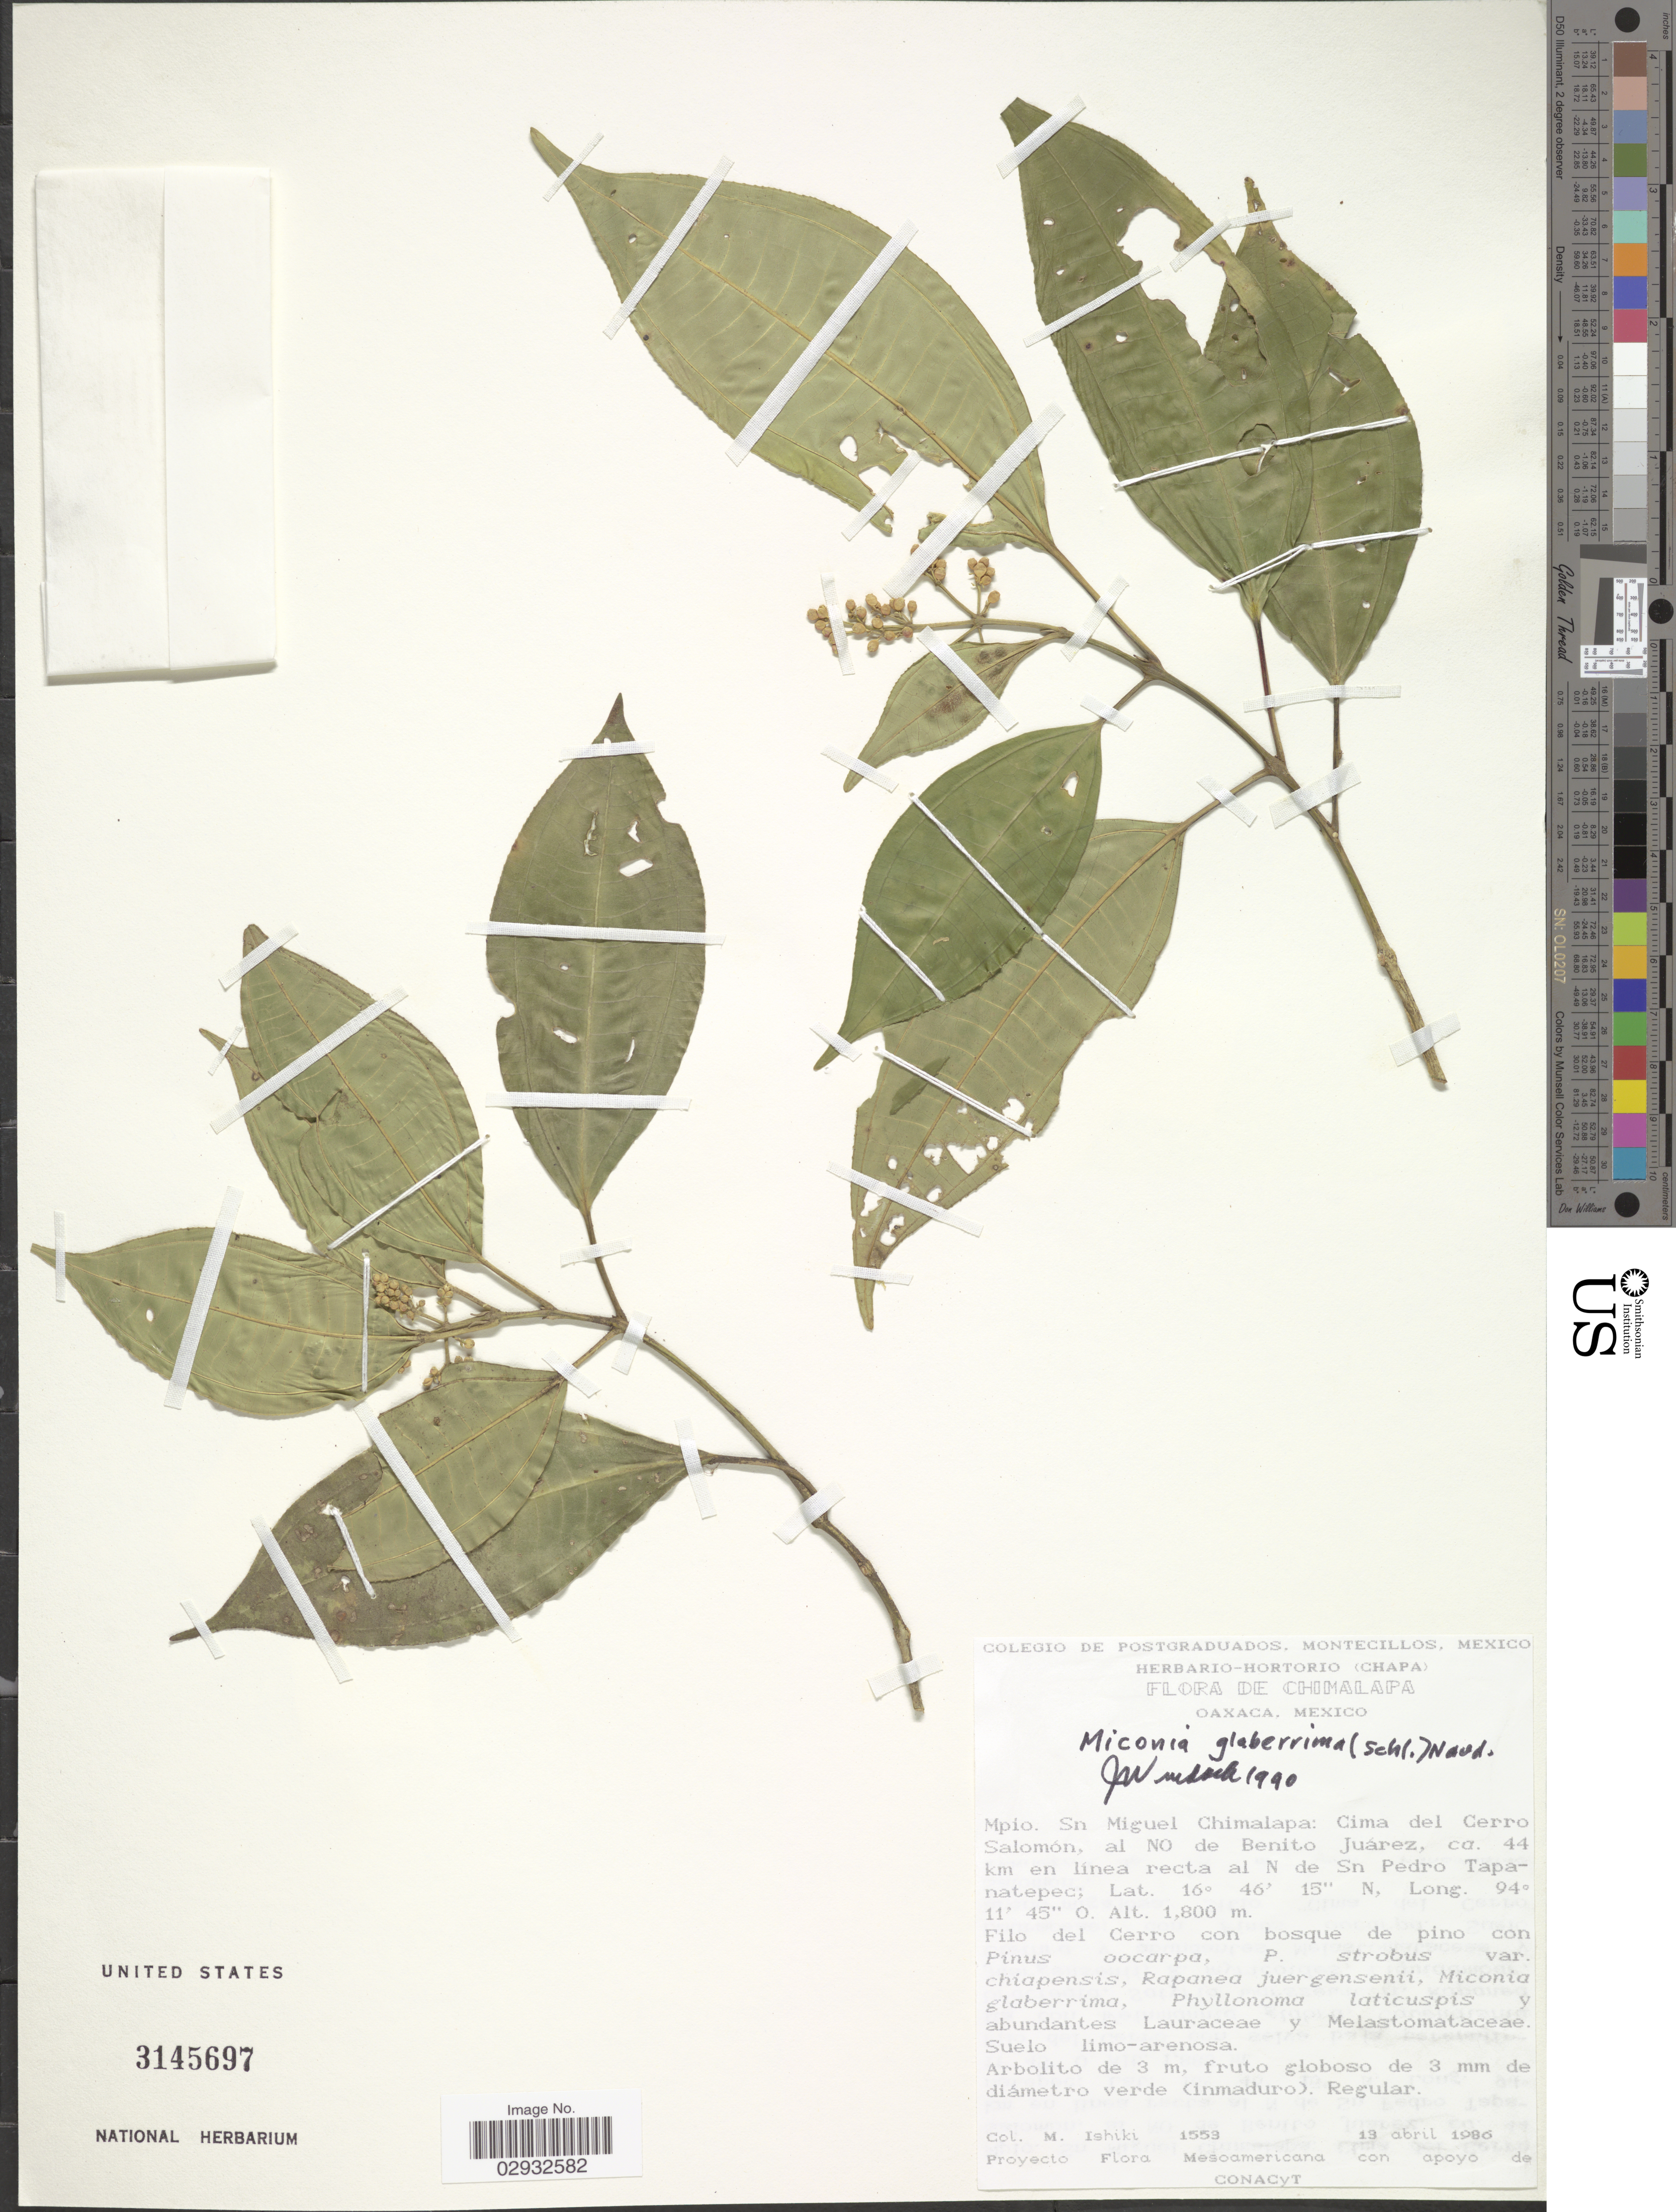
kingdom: Plantae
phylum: Tracheophyta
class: Magnoliopsida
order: Myrtales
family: Melastomataceae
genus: Miconia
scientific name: Miconia glaberrima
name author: (Schltdl.) Naudin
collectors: M. Ishiki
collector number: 1553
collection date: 1986-04-13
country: Mexico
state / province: Oaxaca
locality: Chimalapa. Mpio. Sn Miguel Chimalapa: Cima del Cerro Salomón, al NO de Benito Juárez, ca. 44 km en línea recta al N de Sn Pedro Tapanatepec.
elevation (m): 1800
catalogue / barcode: US 3145697